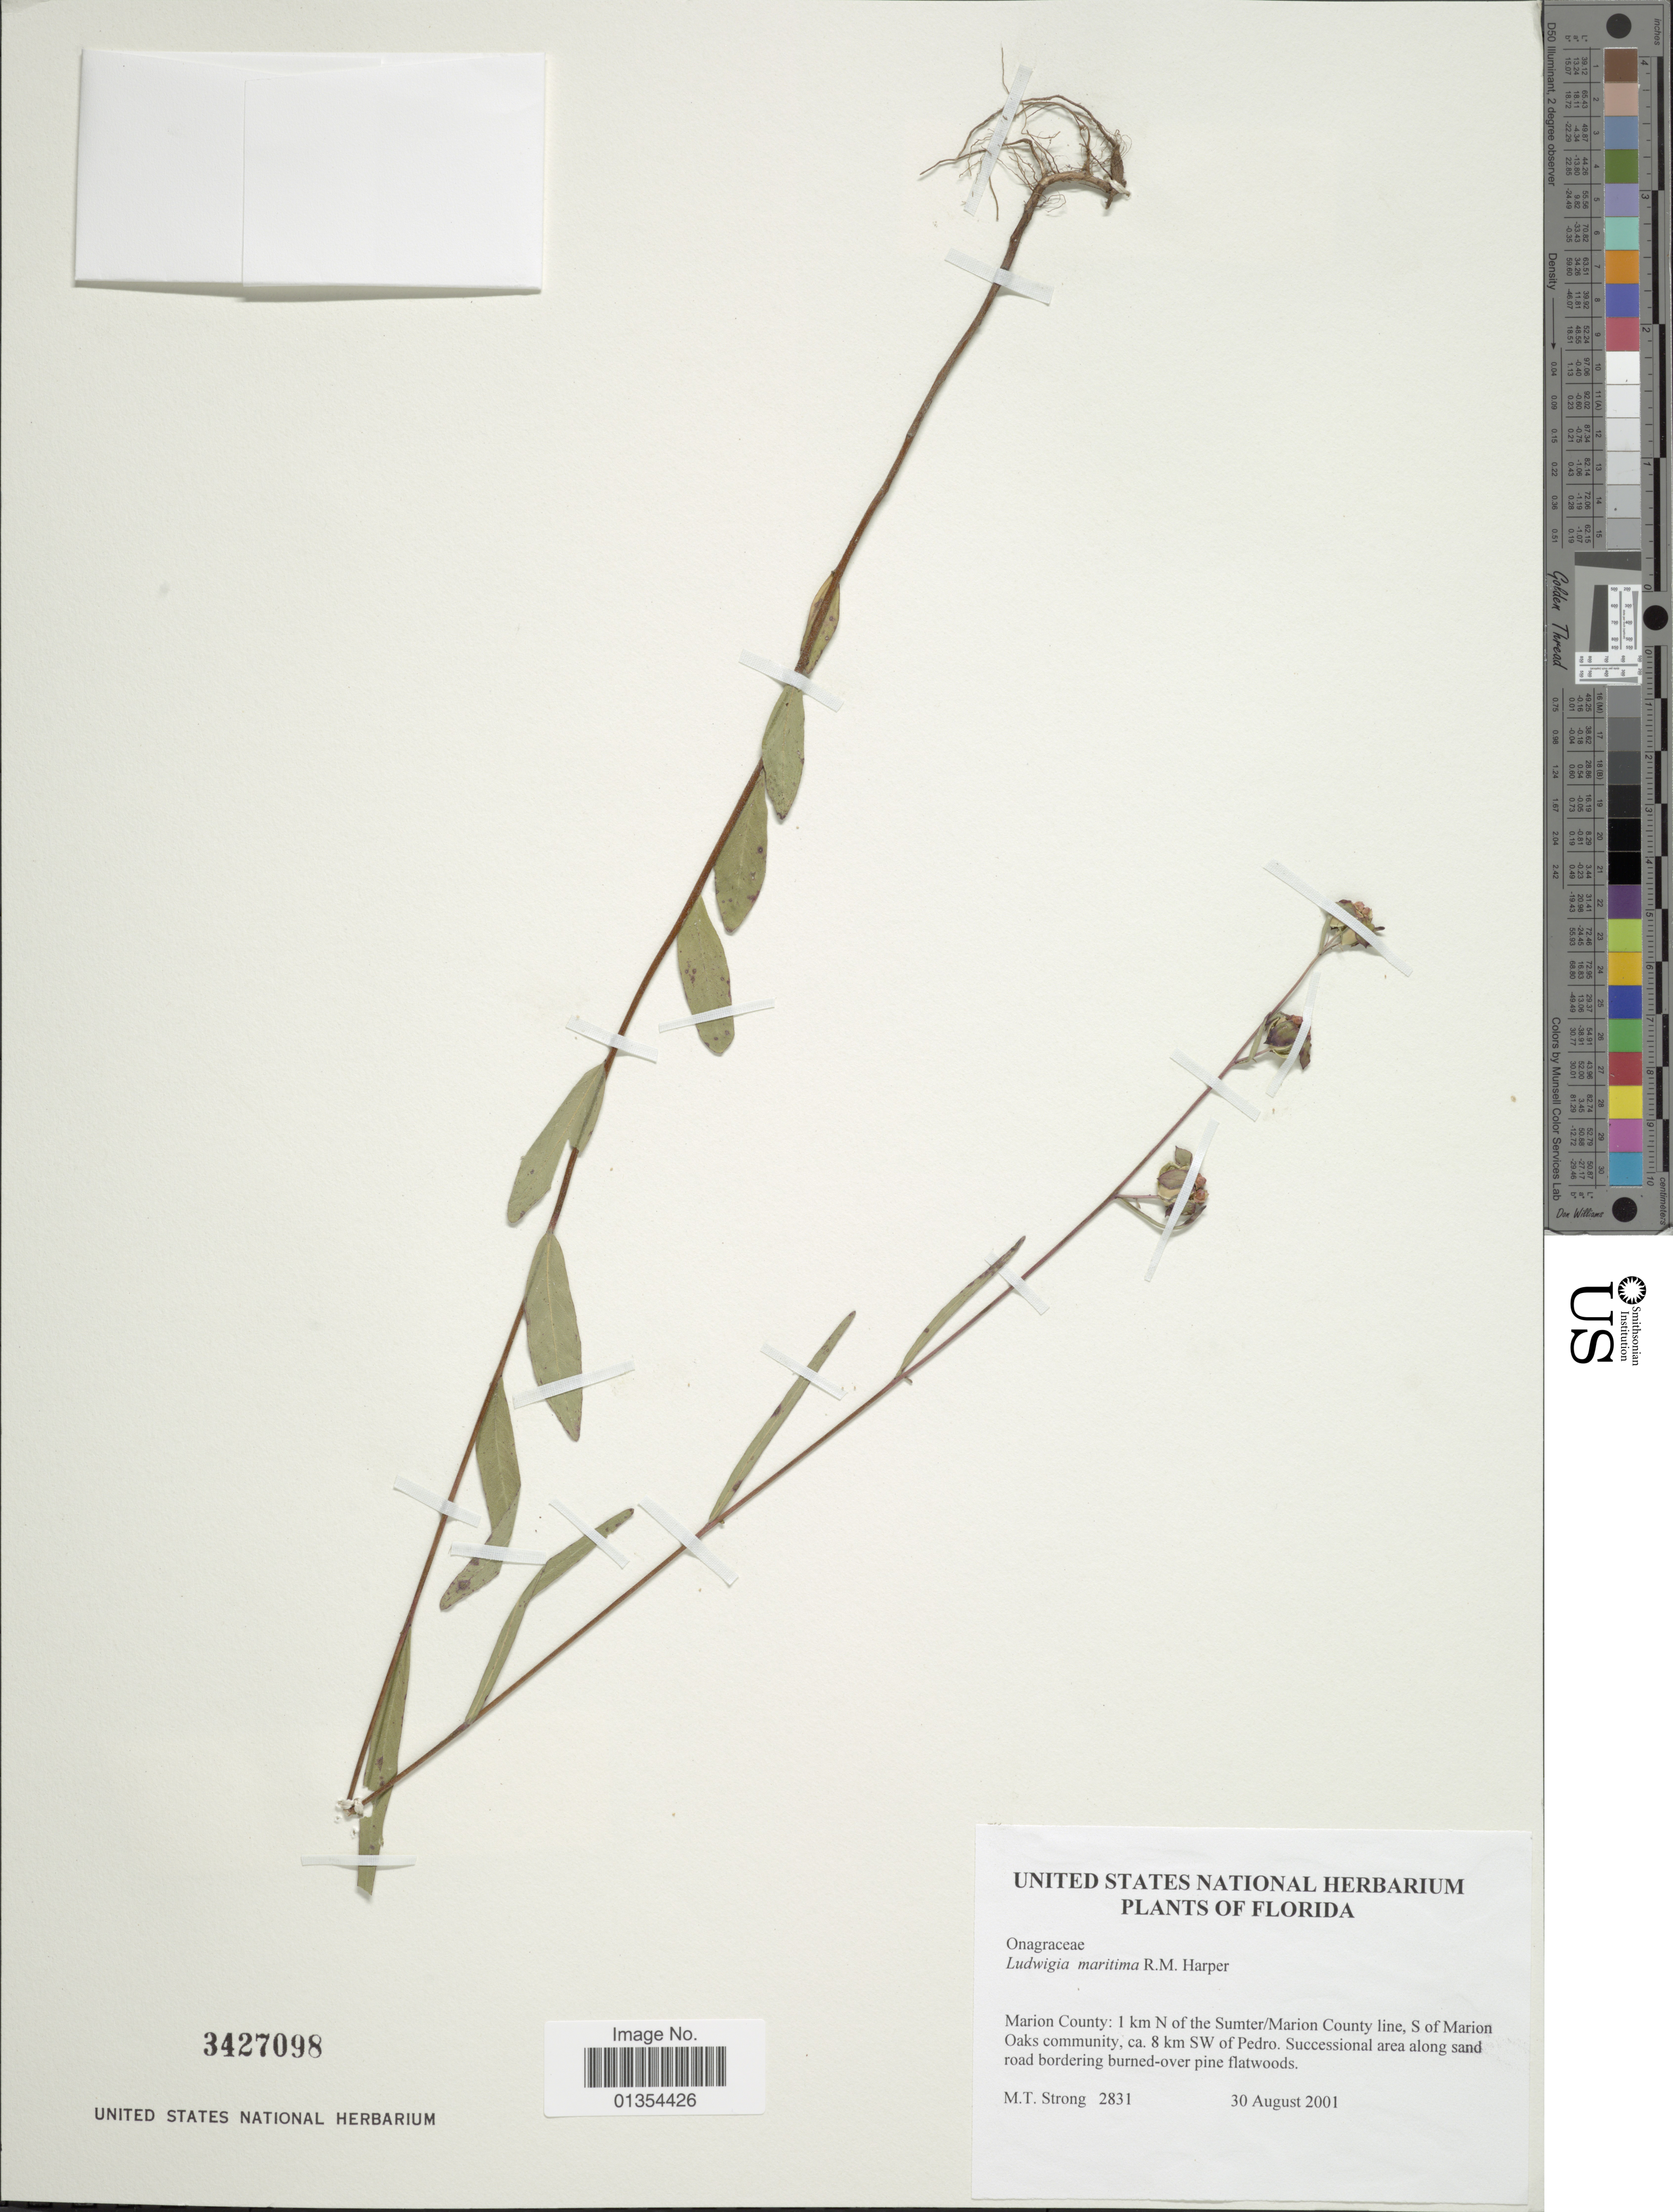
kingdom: Plantae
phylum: Tracheophyta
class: Magnoliopsida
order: Myrtales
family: Onagraceae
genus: Ludwigia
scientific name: Ludwigia maritima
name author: R.M. Harper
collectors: M. T. Strong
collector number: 2831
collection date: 2001-08-30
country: United States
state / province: Florida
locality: Marion County: 1 km N of the Sumter/Marion County line, S of Marion Oaks community, ca. 8 km SW of Pedro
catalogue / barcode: US 3427098